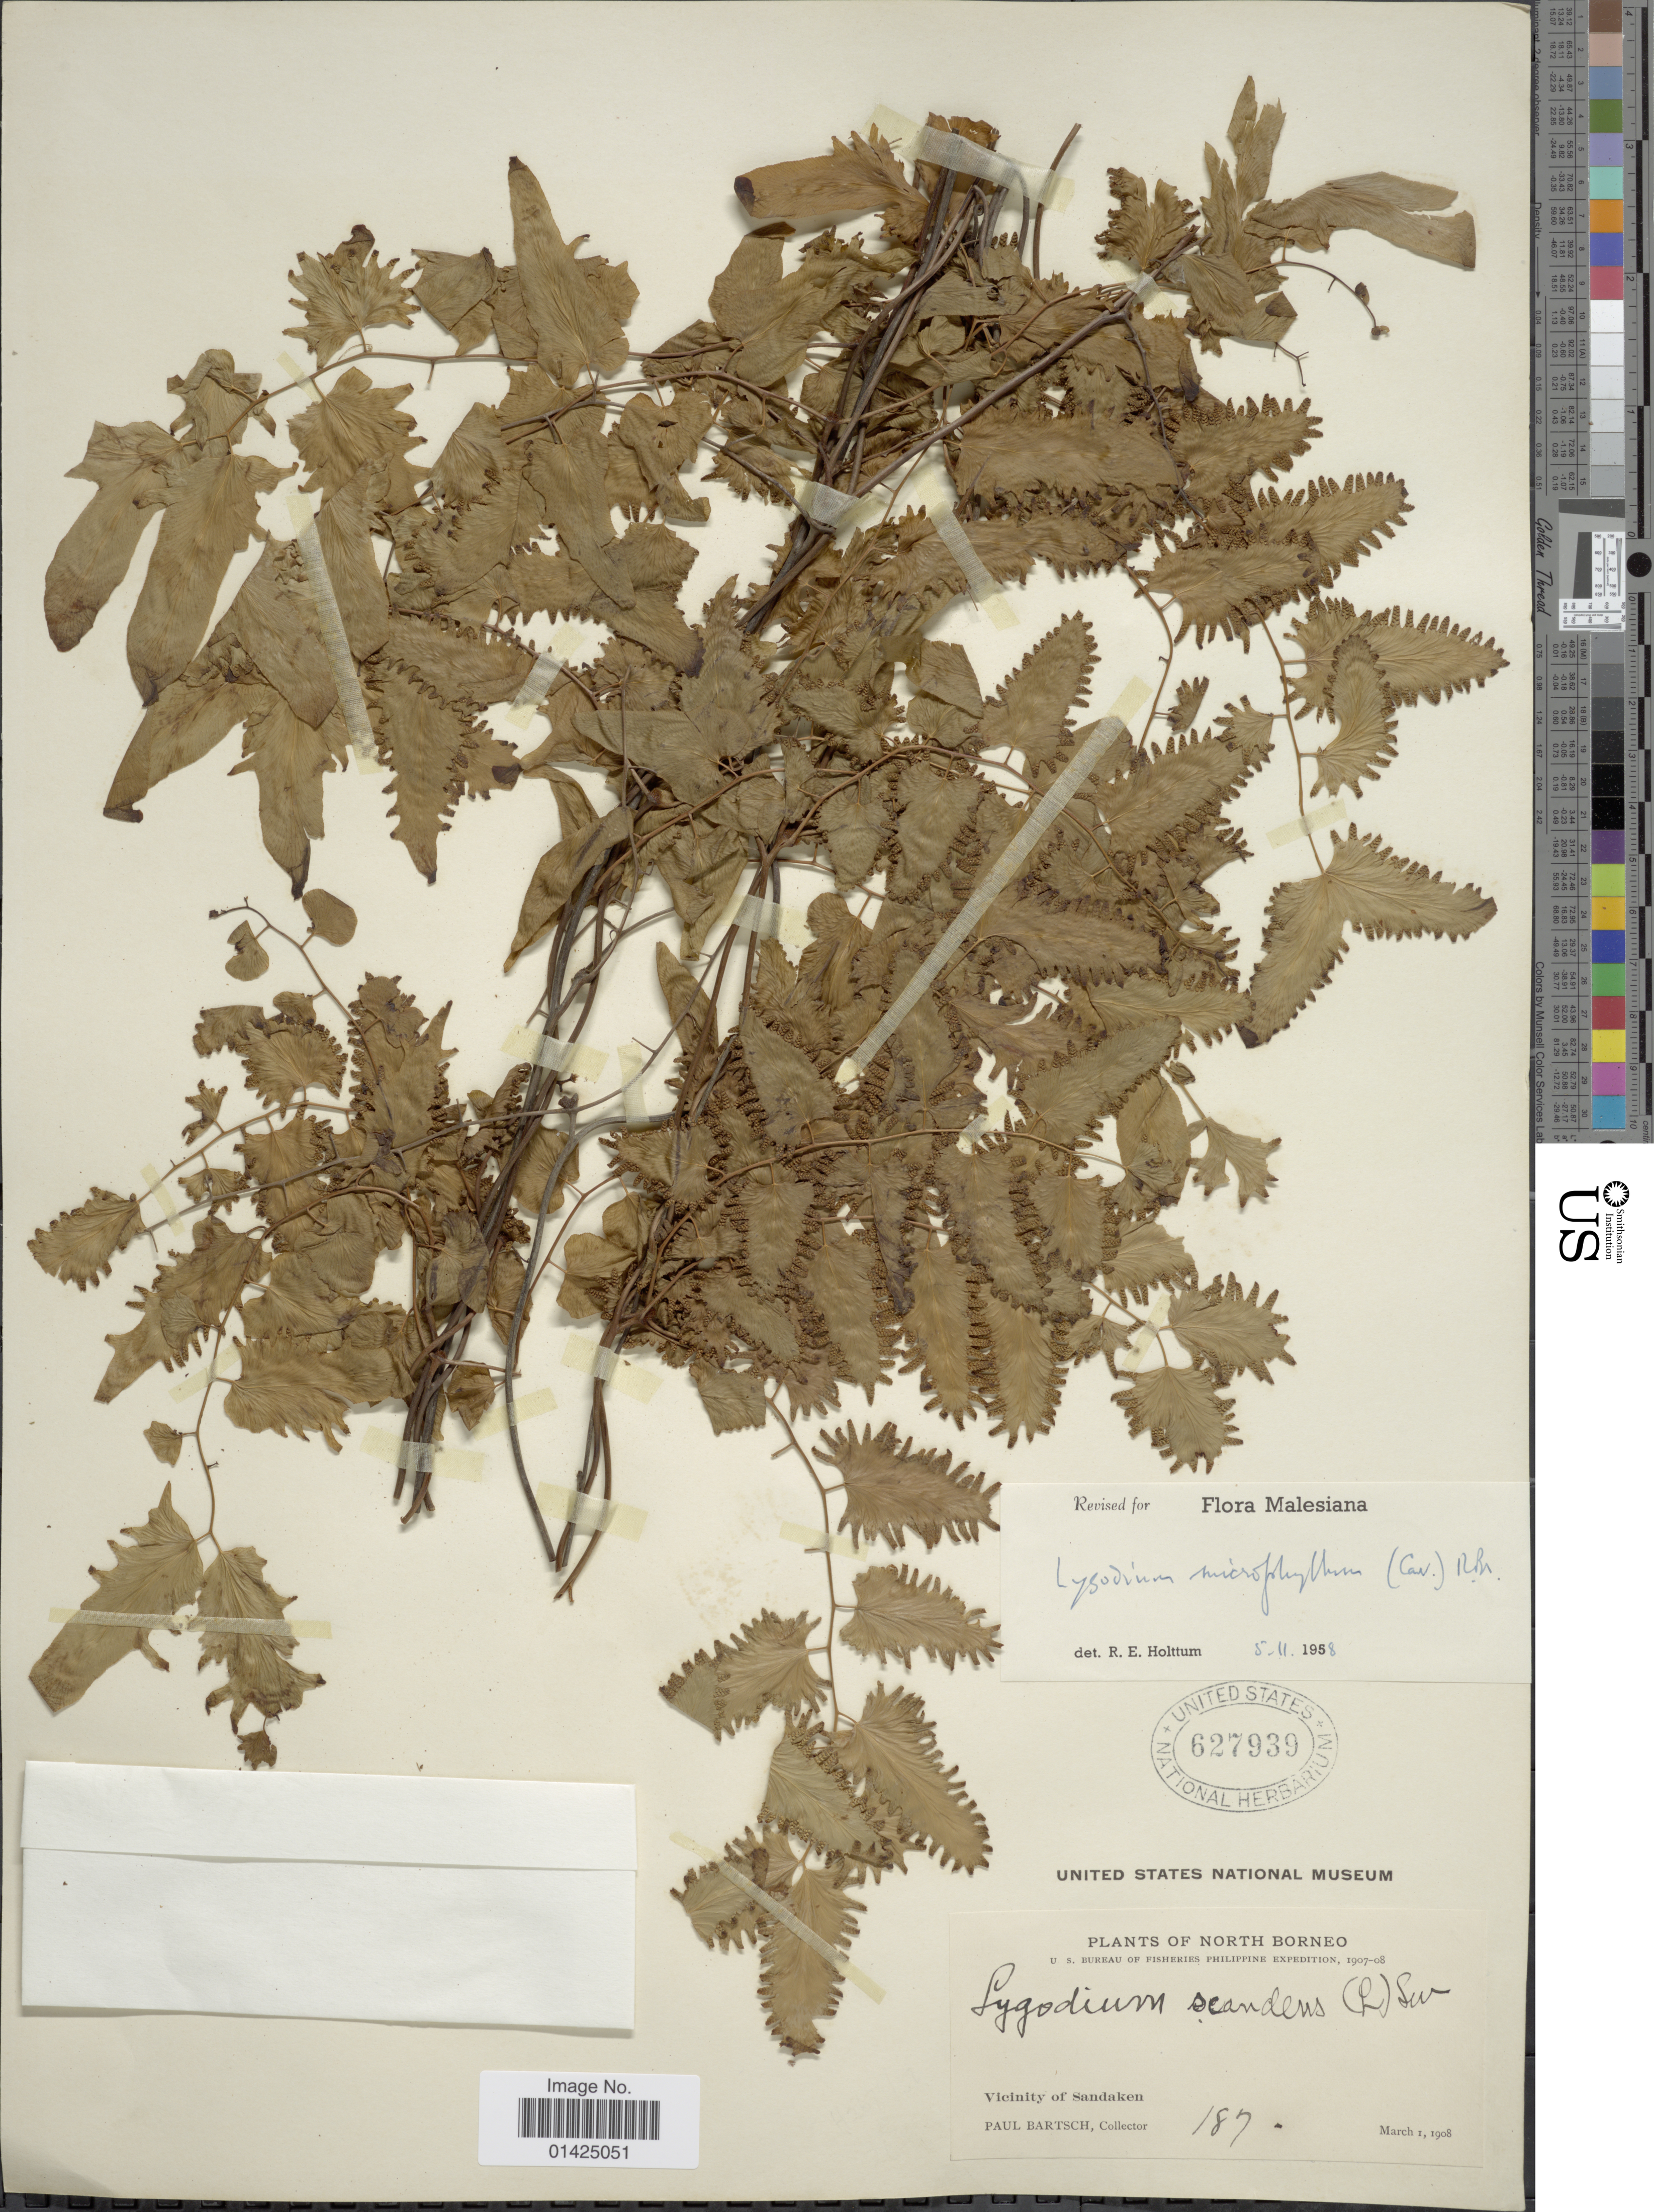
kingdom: Plantae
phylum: Tracheophyta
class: Polypodiopsida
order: Schizaeales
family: Lygodiaceae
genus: Lygodium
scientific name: Lygodium microphyllum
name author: (Cav.) R. Br.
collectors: P. Bartsch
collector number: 187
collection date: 1908-03-01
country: Malaysia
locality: North Borneo, Vicinity of Sandaken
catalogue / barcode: US 627939